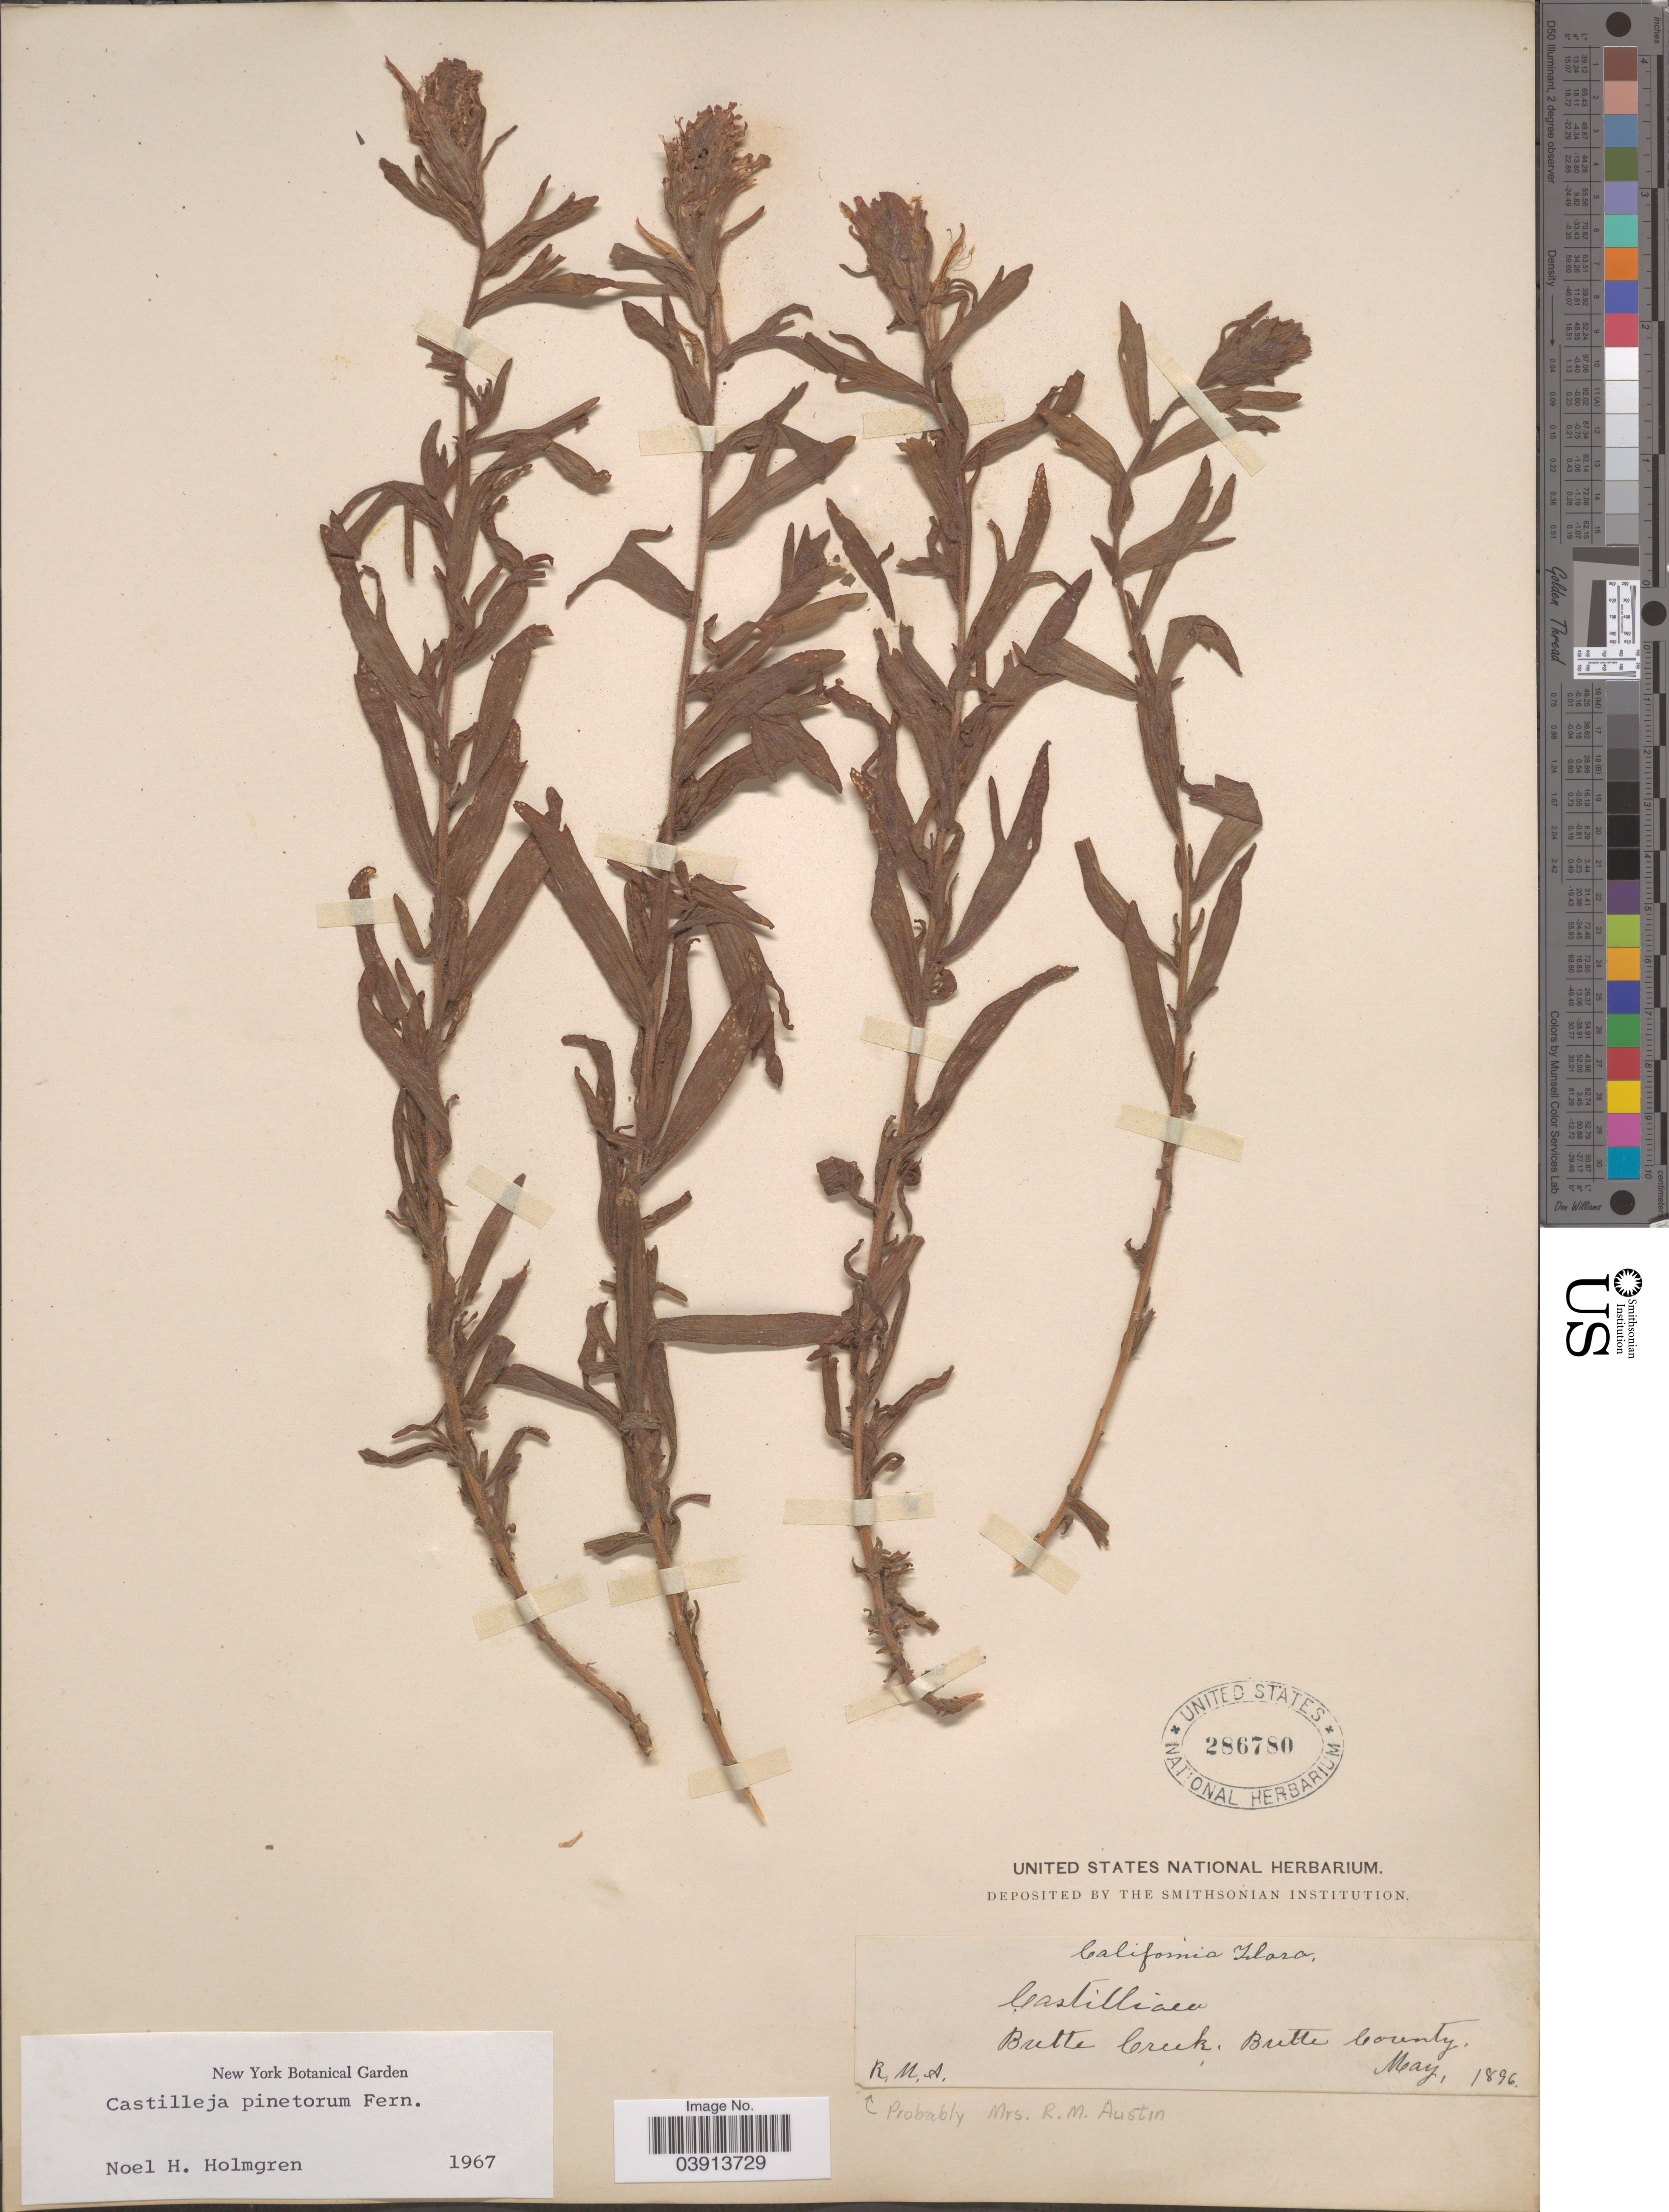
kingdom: Plantae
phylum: Tracheophyta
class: Magnoliopsida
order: Lamiales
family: Orobanchaceae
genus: Castilleja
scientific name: Castilleja pinetorum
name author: Fernald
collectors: R. Austin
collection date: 1896-05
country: United States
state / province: California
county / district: Butte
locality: Butte Creek, Butte County.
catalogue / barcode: US 286780